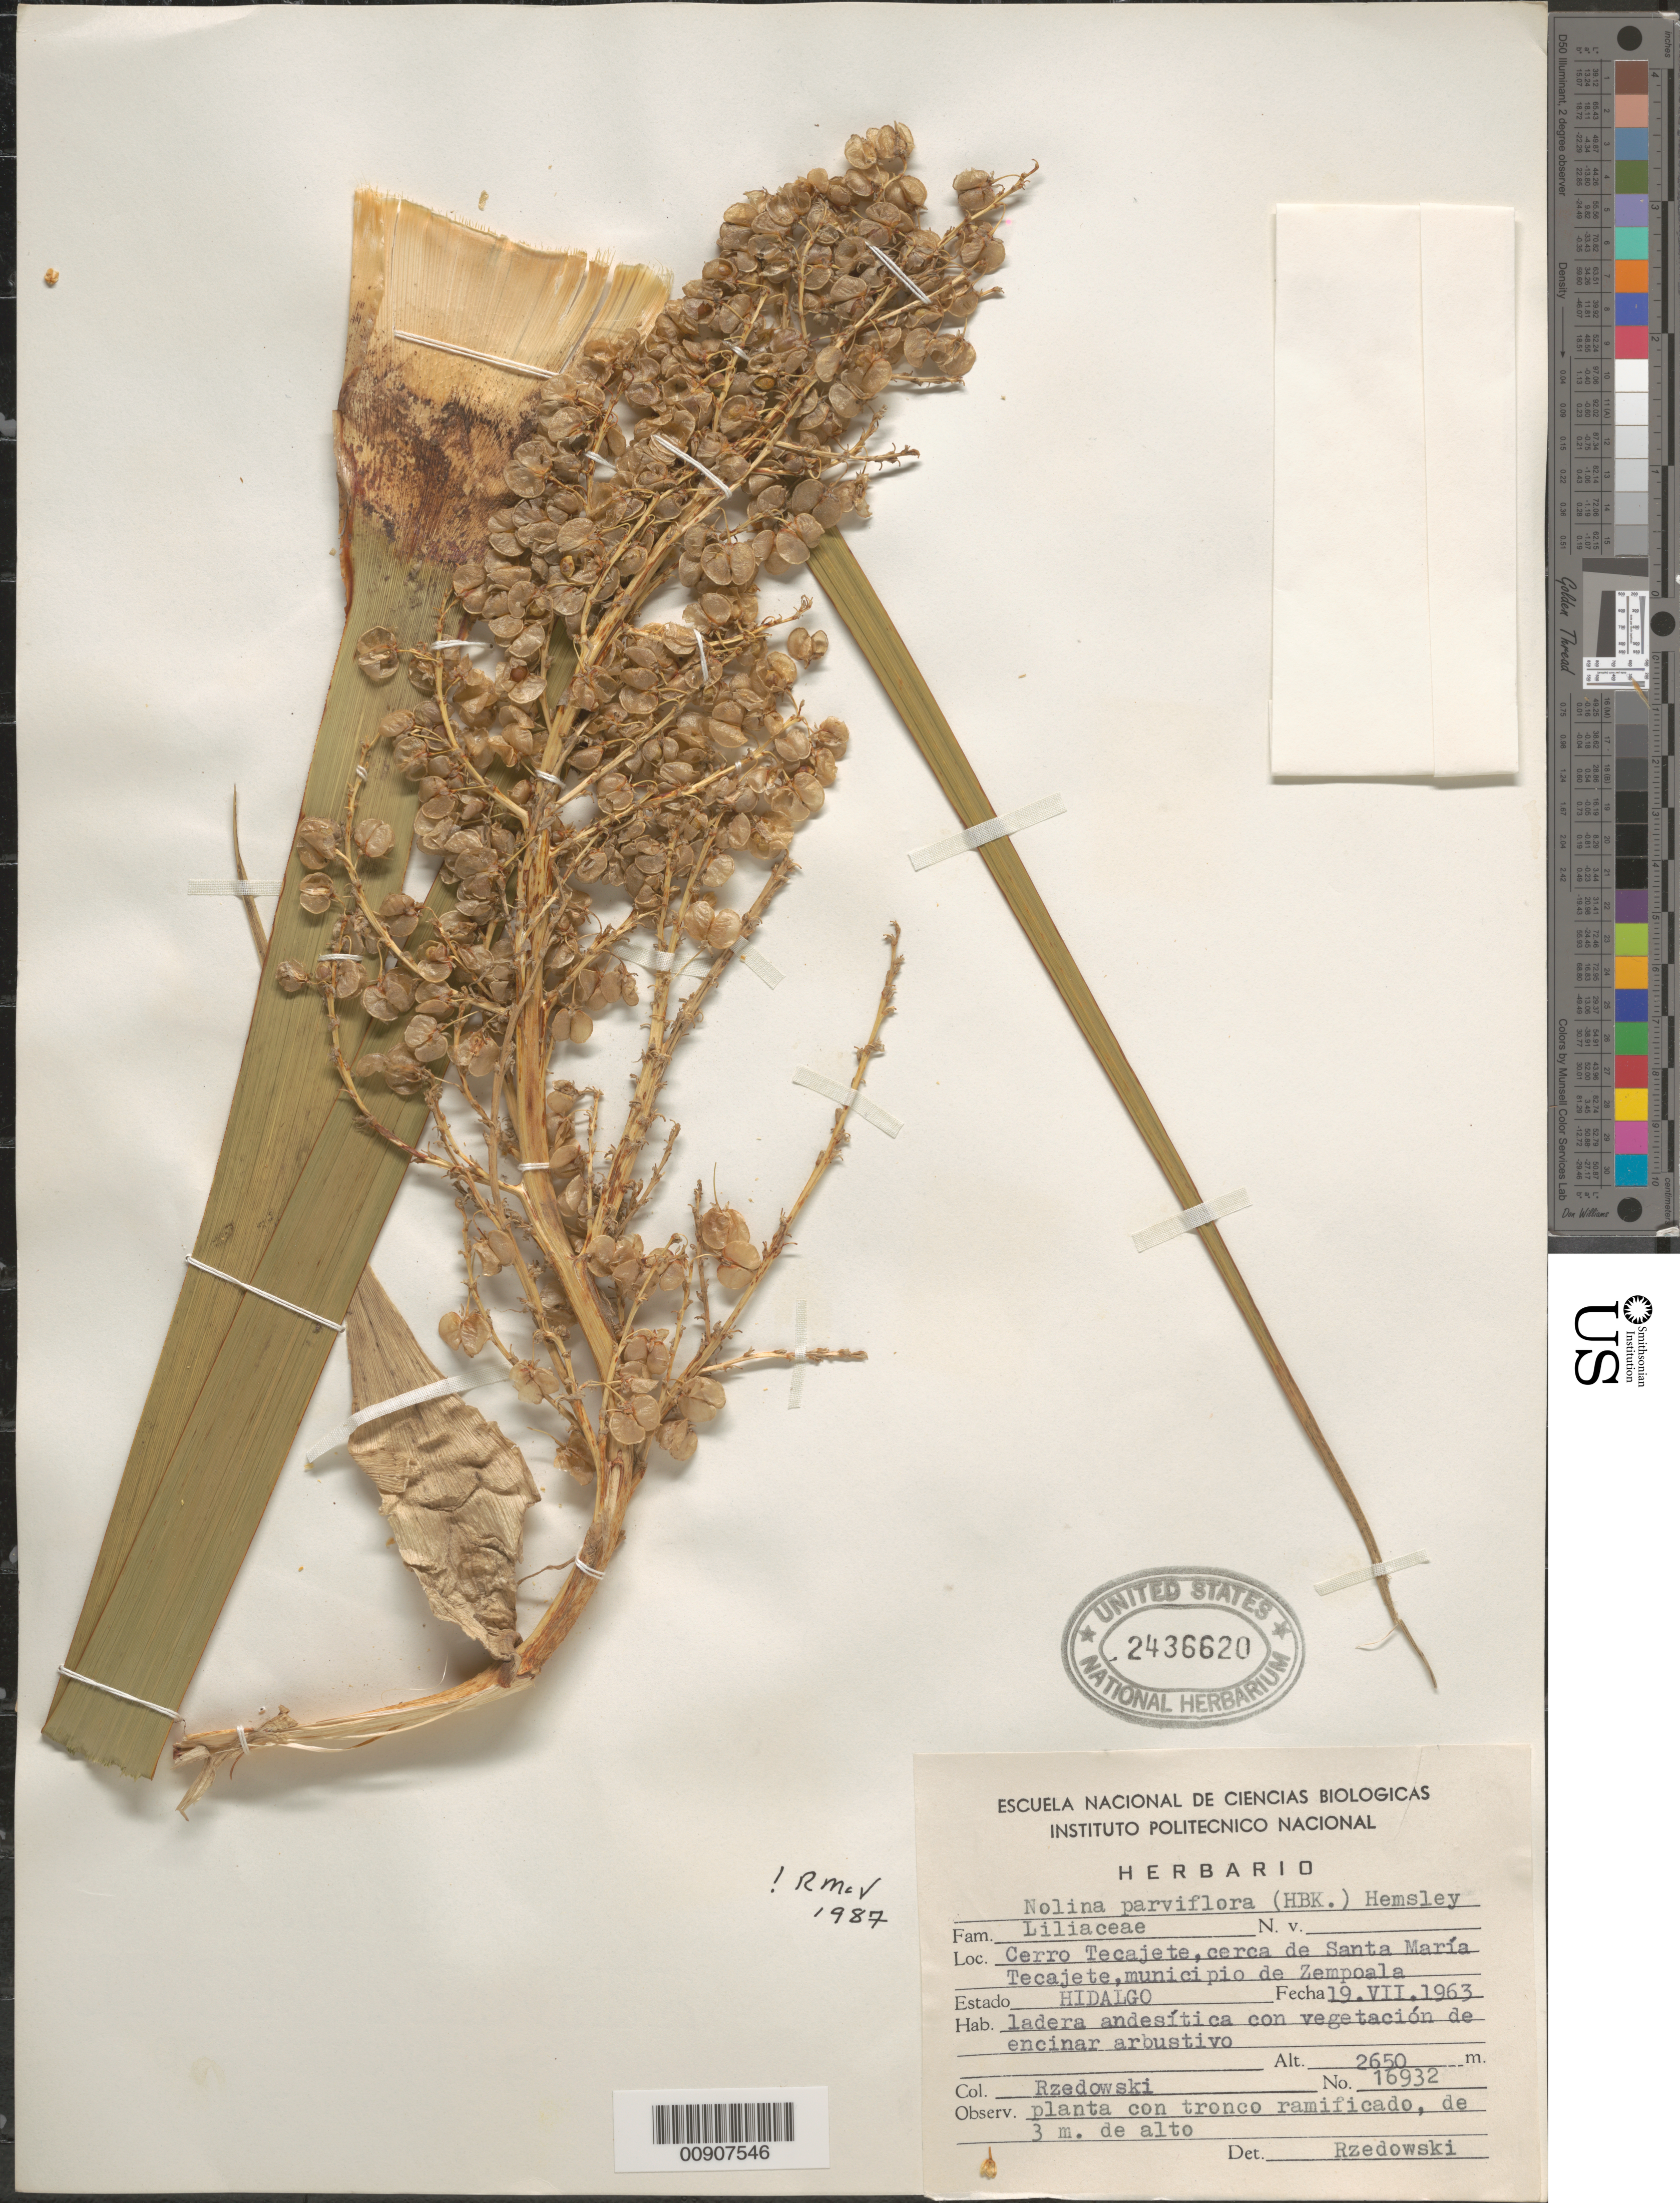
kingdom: Plantae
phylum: Tracheophyta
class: Liliopsida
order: Asparagales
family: Asparagaceae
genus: Nolina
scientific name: Nolina parviflora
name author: (Kunth) Hemsl.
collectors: J. Rzedowski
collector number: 16932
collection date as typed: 19 Jul 1963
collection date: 1963-07-19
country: Mexico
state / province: Hidalgo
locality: Cerro Tecajete, cerca de Santa María Tecajete, municipio de Zempoala, Estado Hidalgo.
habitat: Ladera andesítica con vegetación de encinar arbustivo.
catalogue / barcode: US 2436620